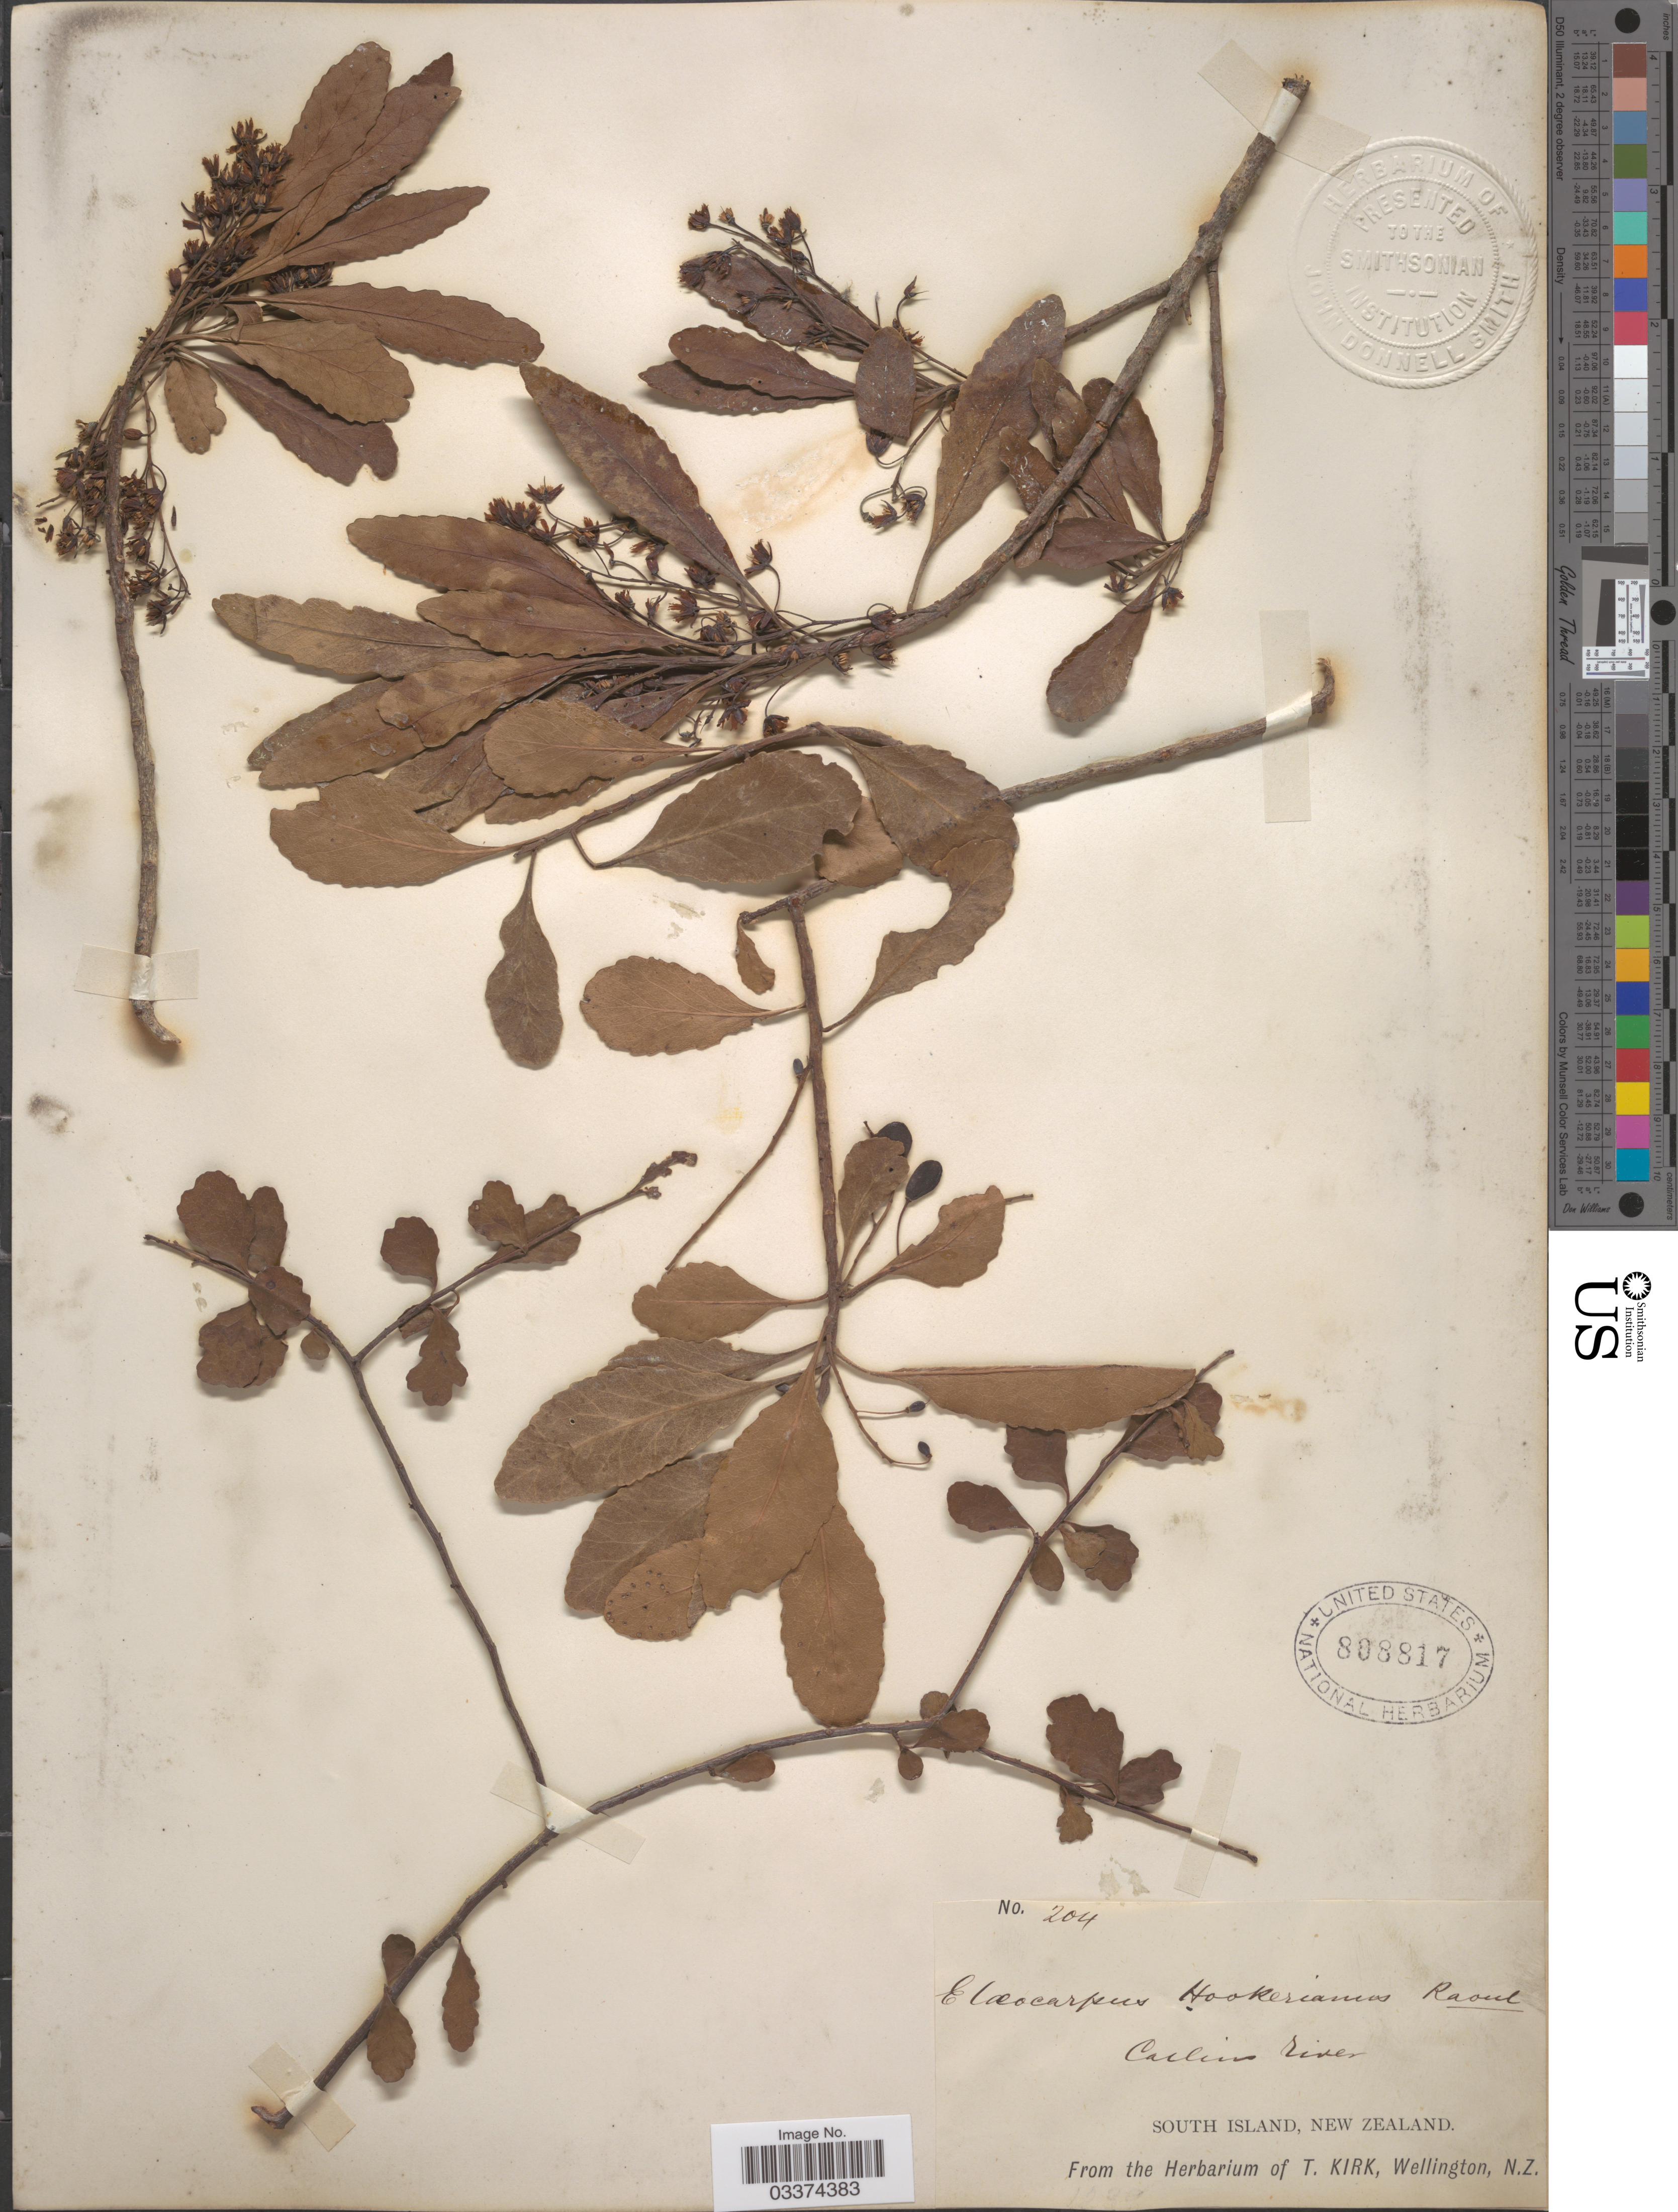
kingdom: Plantae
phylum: Tracheophyta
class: Magnoliopsida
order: Oxalidales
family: Elaeocarpaceae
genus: Elaeocarpus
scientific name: Elaeocarpus hookerianus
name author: Raoul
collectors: ex herb. T. Kirk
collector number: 204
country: New Zealand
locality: Catlins river, South Island.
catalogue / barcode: US 808817